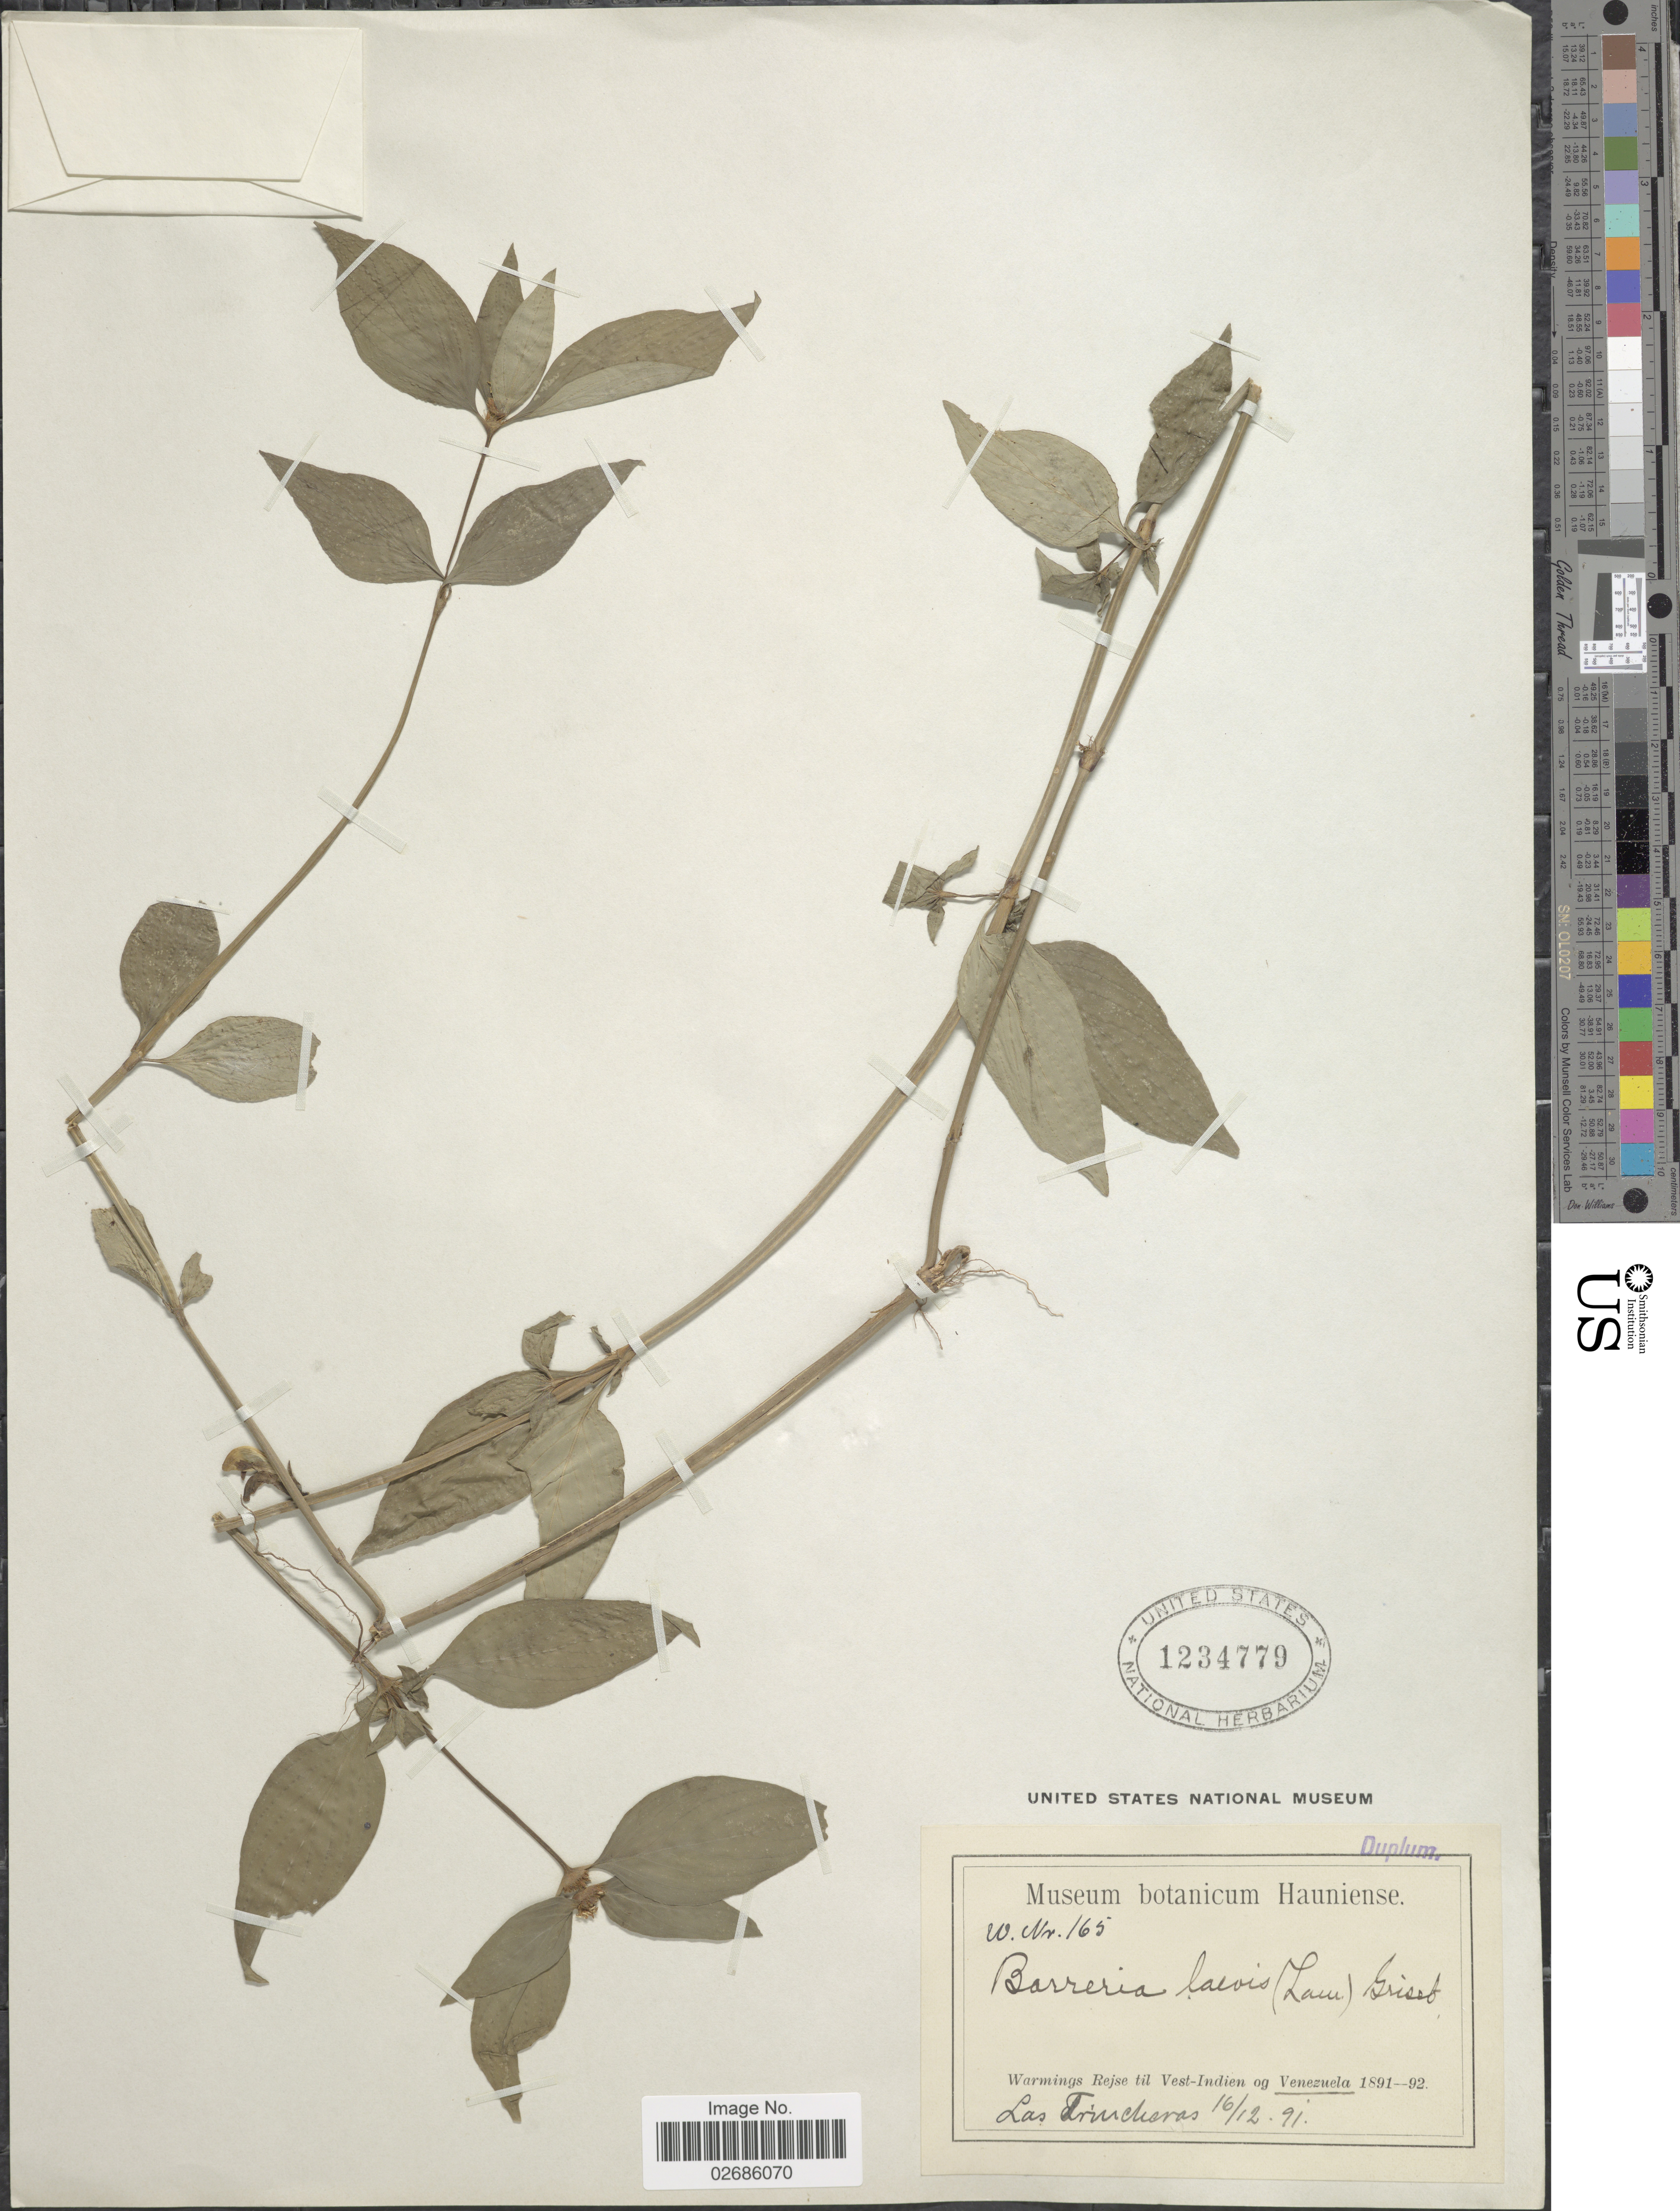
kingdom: Plantae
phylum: Tracheophyta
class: Magnoliopsida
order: Gentianales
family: Rubiaceae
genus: Borreria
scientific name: Borreria assurgens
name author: (Ruiz & Pav.) Griseb.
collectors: -. Warmings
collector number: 165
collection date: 1891-12-16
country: Venezuela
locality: Las Trincheras.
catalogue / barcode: US 1234779